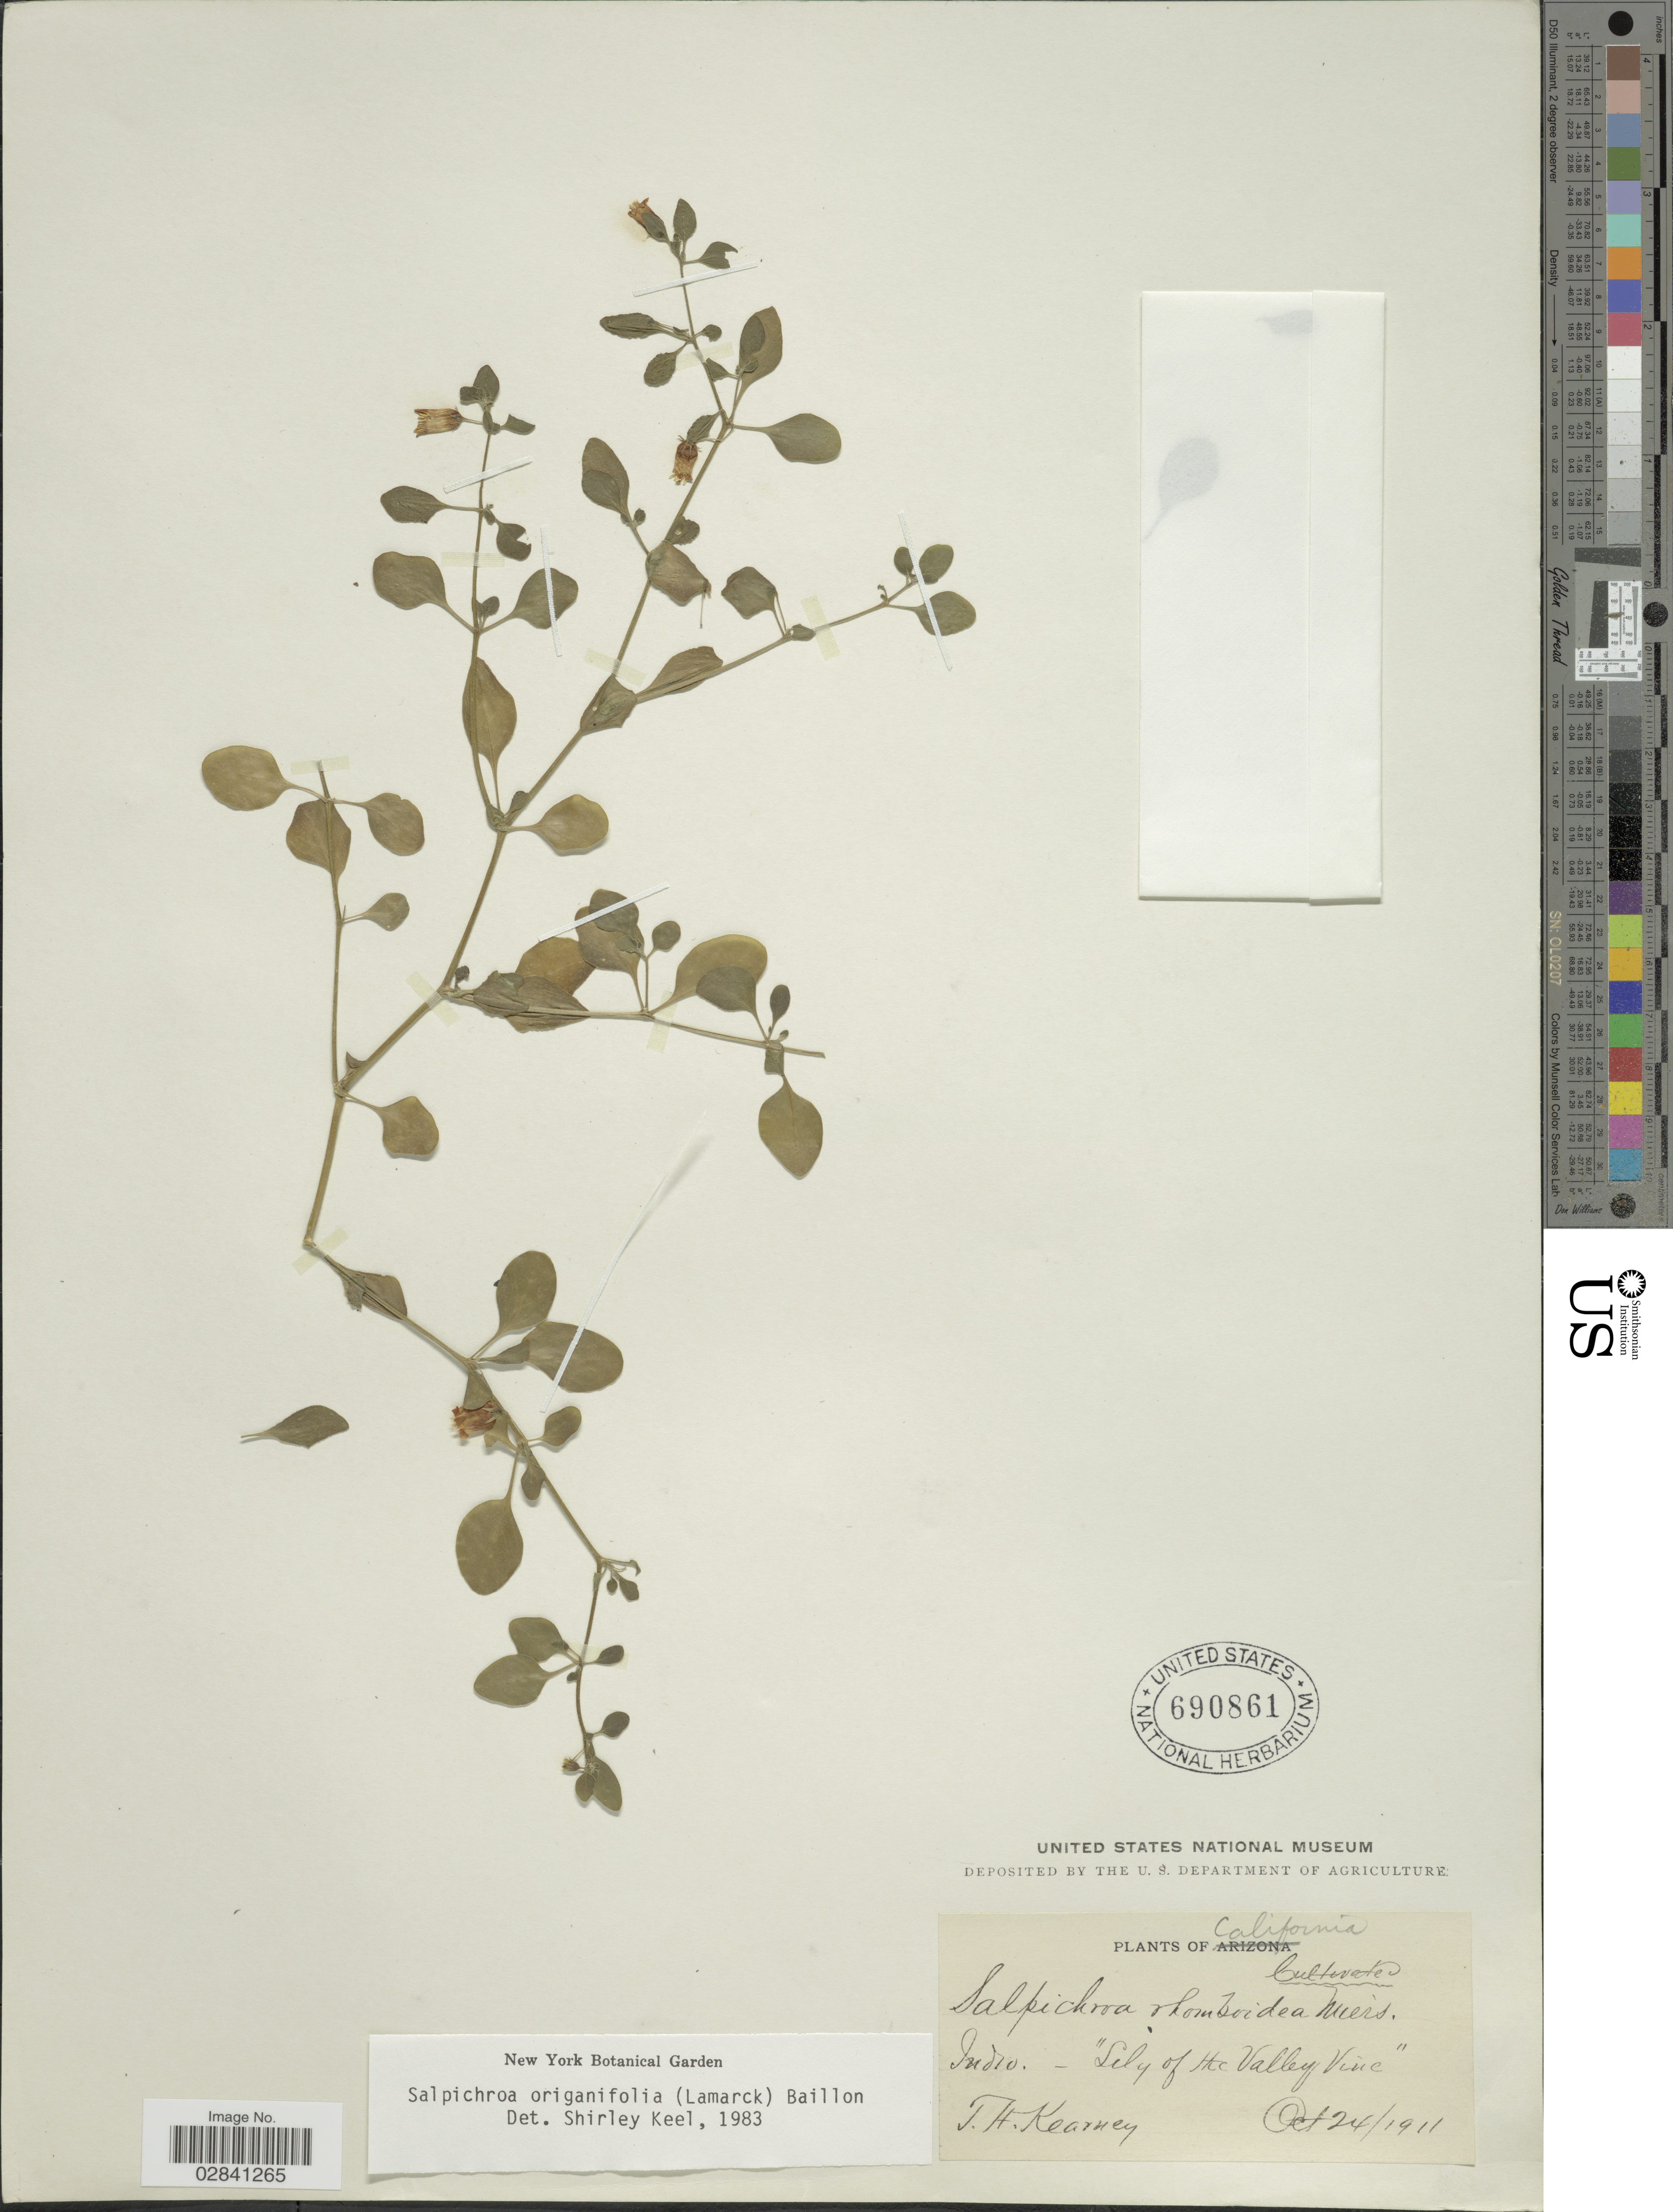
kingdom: Plantae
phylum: Tracheophyta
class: Magnoliopsida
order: Solanales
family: Solanaceae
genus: Salpichroa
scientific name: Salpichroa origanifolia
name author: (Lam.) Baill.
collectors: T. H. Kearney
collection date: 1911-10-24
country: United States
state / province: California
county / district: Riverside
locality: Indio. "Lely of the Valley Vine".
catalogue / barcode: US 690861